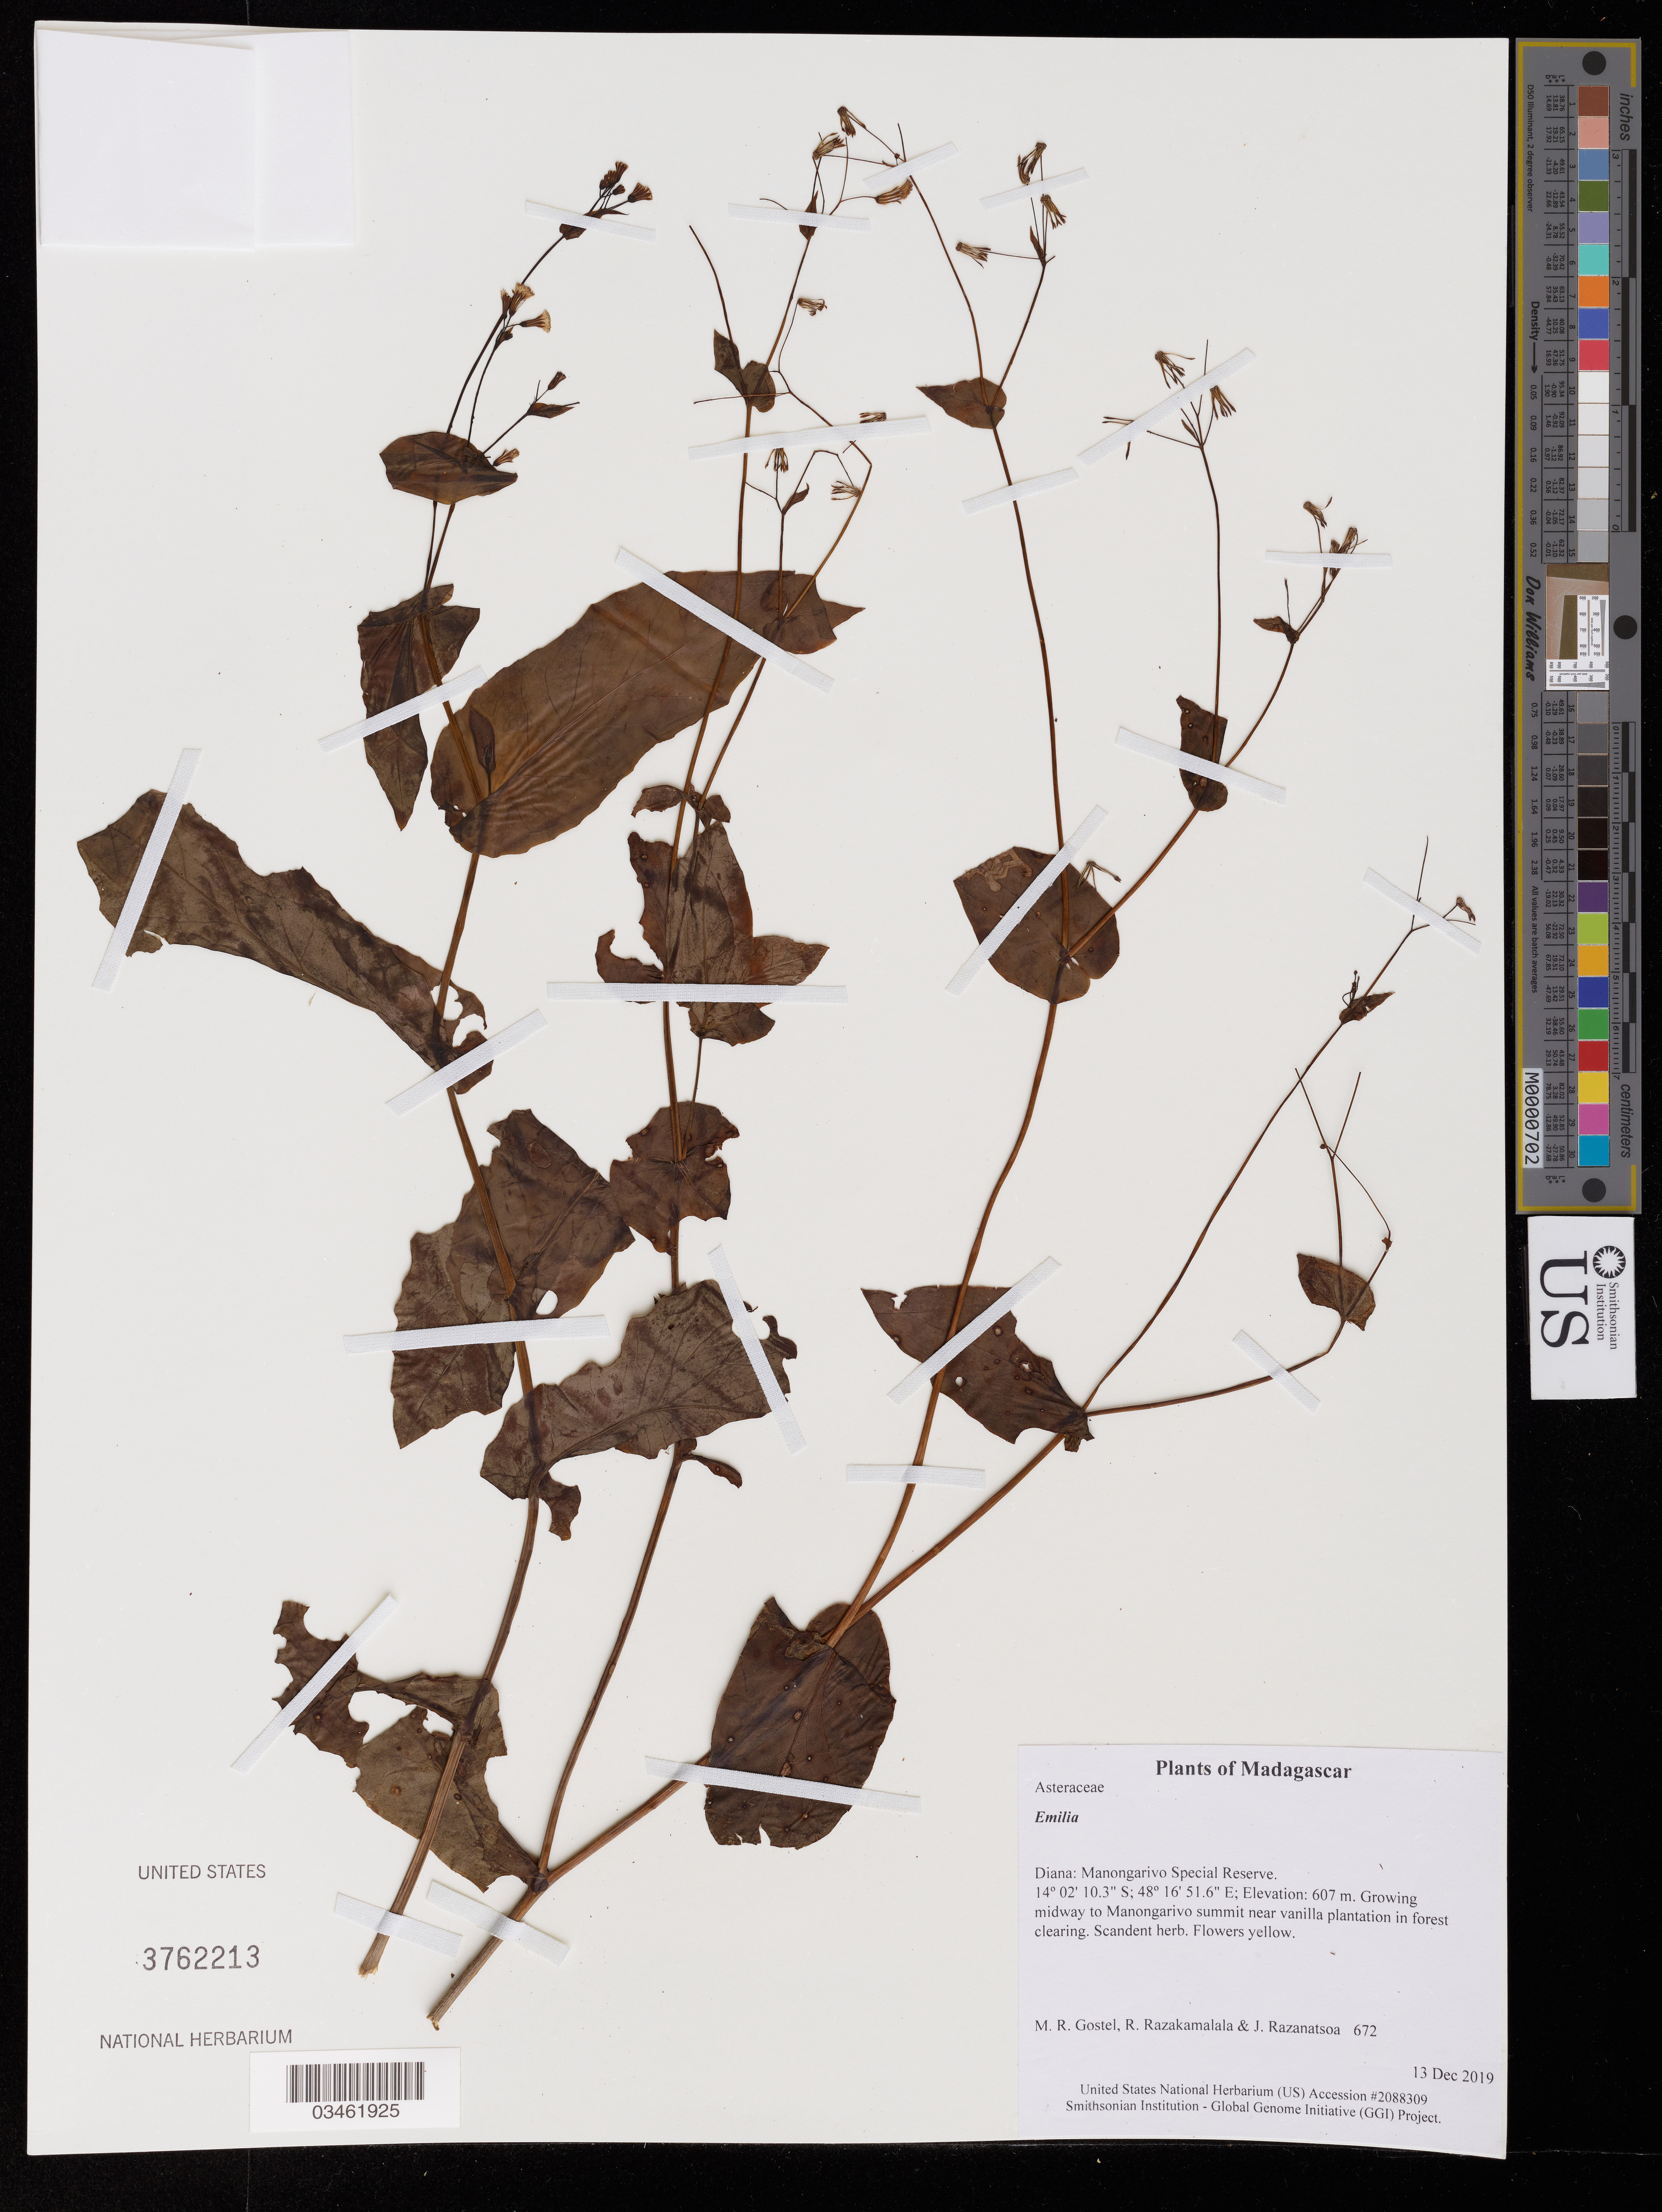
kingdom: Plantae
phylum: Tracheophyta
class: Magnoliopsida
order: Asterales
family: Asteraceae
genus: Emilia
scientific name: Emilia sp.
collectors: M. R. Gostel, R. Razakamalala & J. Razanatsoa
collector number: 672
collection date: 2019-12-13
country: Madagascar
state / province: Diana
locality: Manongarivo Special Reserve. Midway to Manongarivo summit near vanilla plantation in forest clearing.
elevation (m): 607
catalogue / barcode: US 3762213